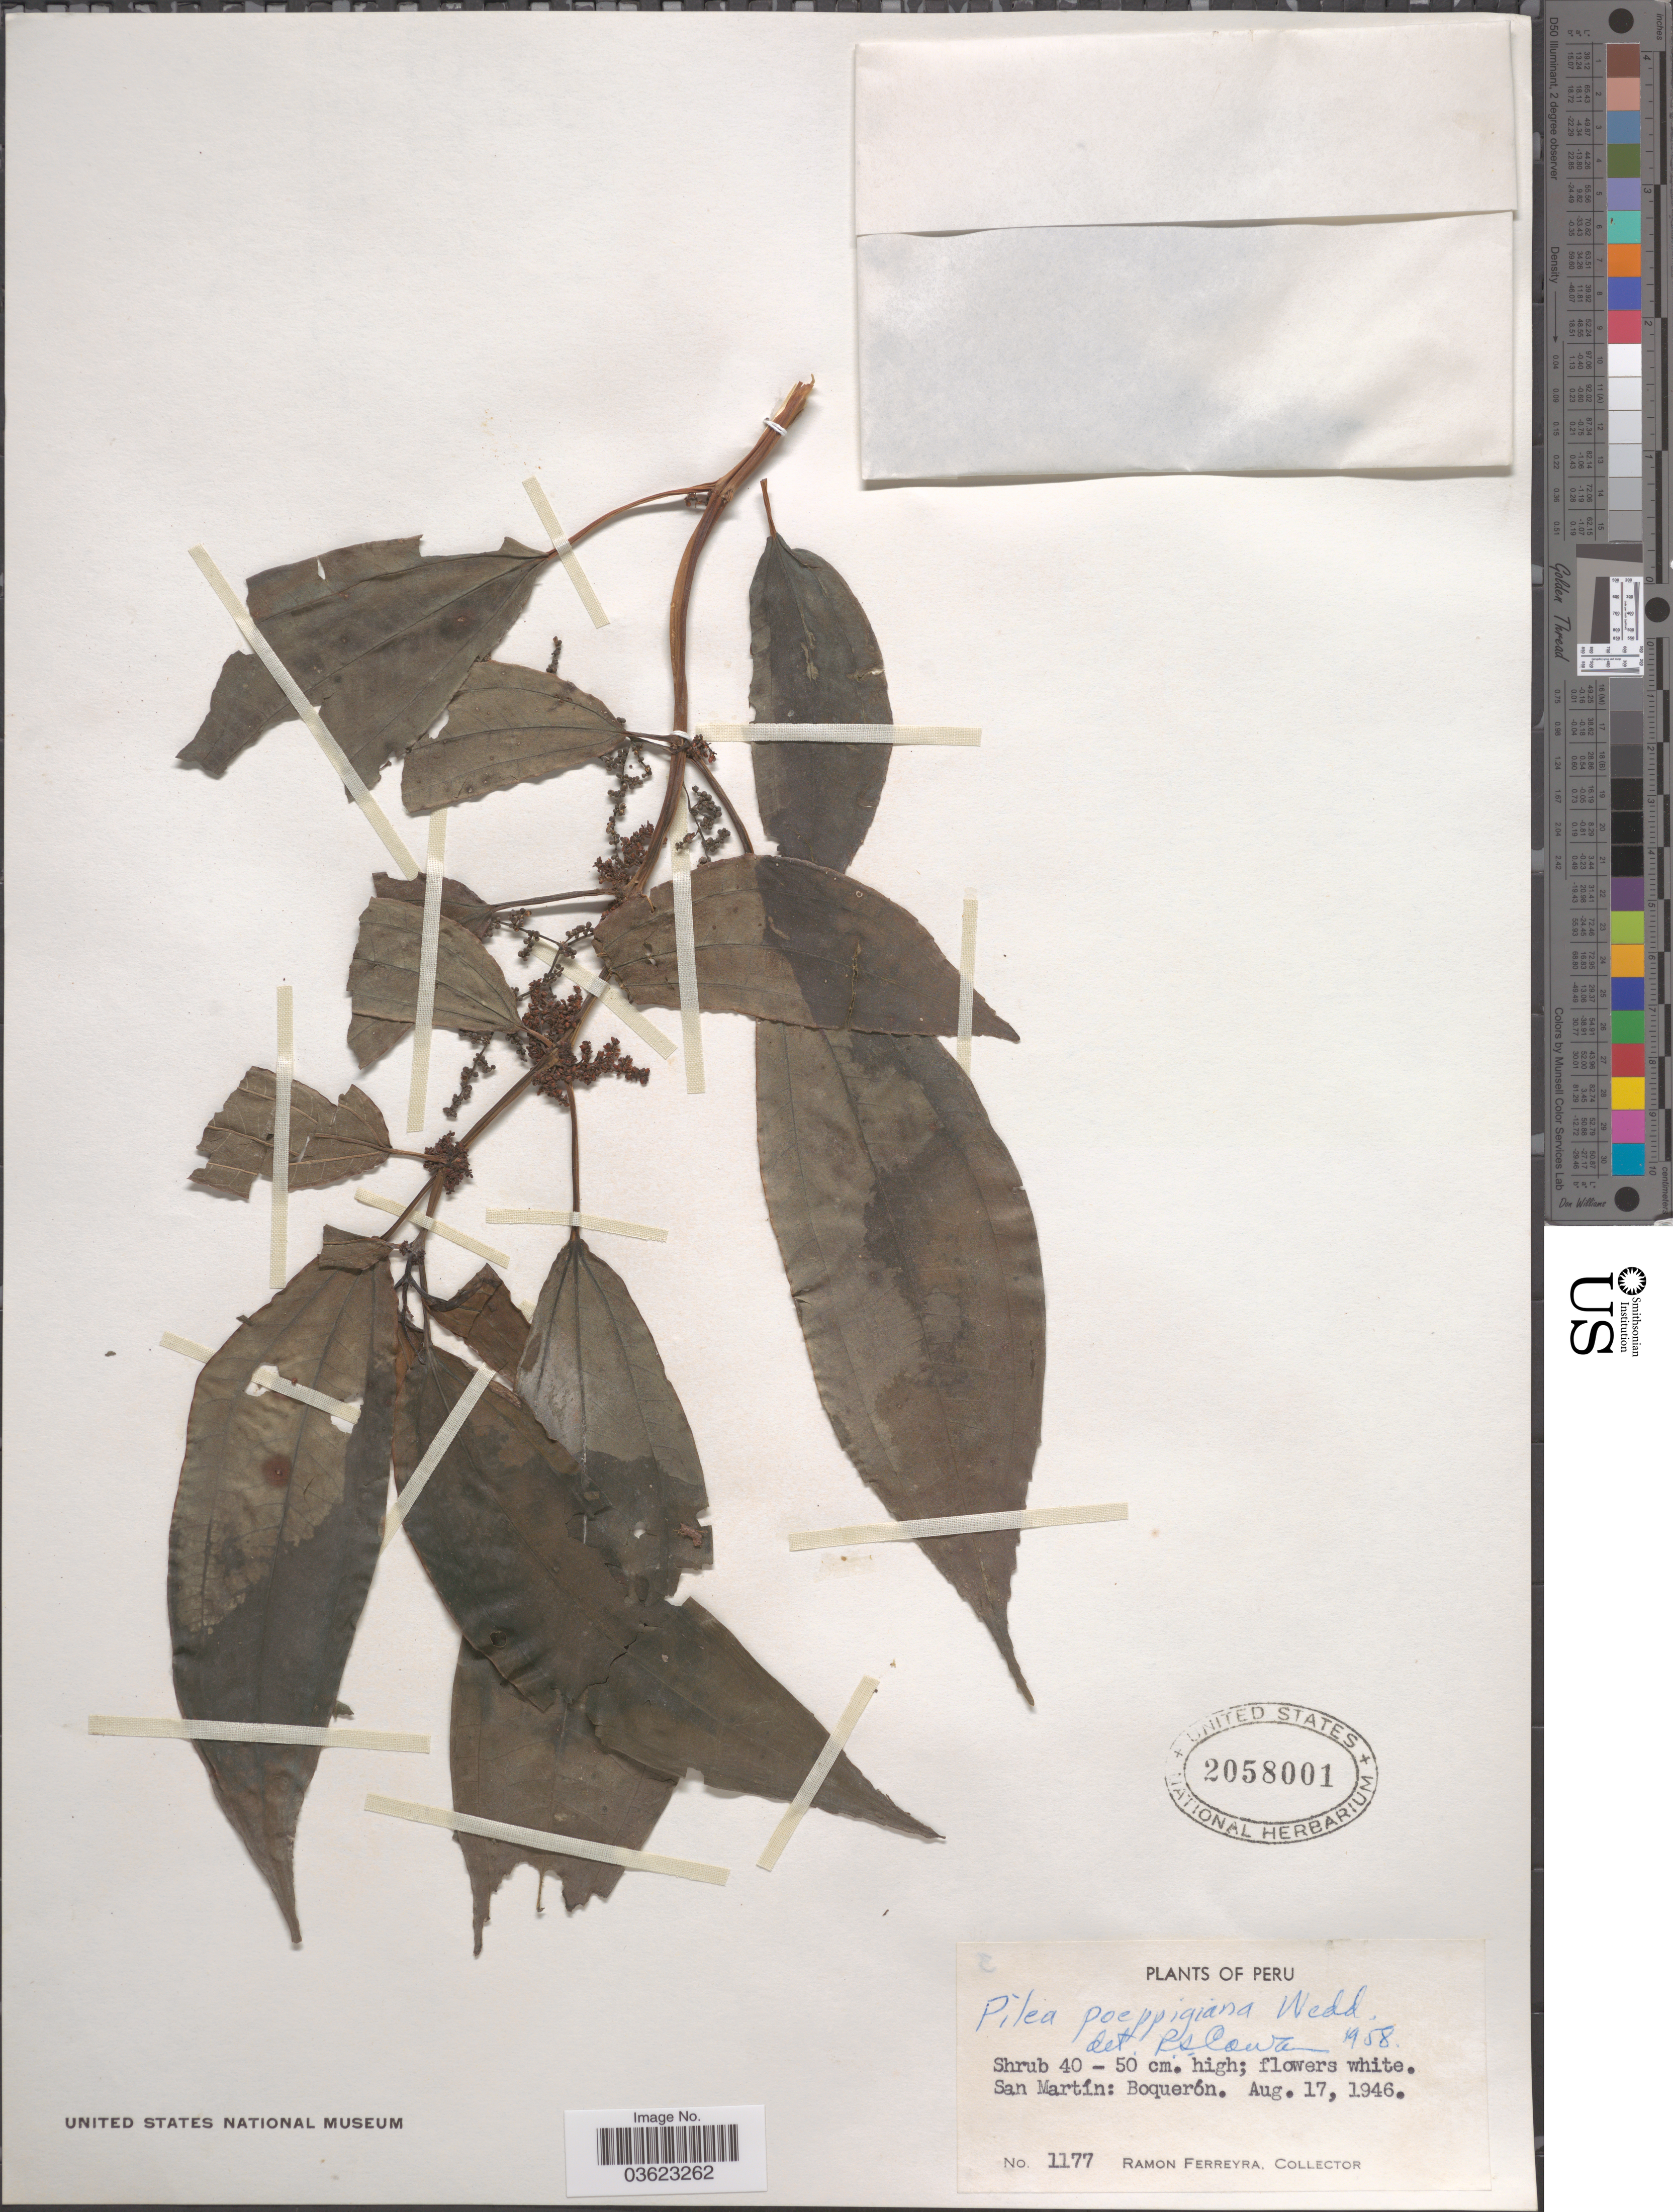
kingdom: Plantae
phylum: Tracheophyta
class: Magnoliopsida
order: Rosales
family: Urticaceae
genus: Pilea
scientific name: Pilea poeppigiana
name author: Wedd.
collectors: R. A. Ferreyra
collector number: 1177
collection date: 1946-08-17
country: Peru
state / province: San Martín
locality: Boquerón.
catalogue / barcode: US 2058001